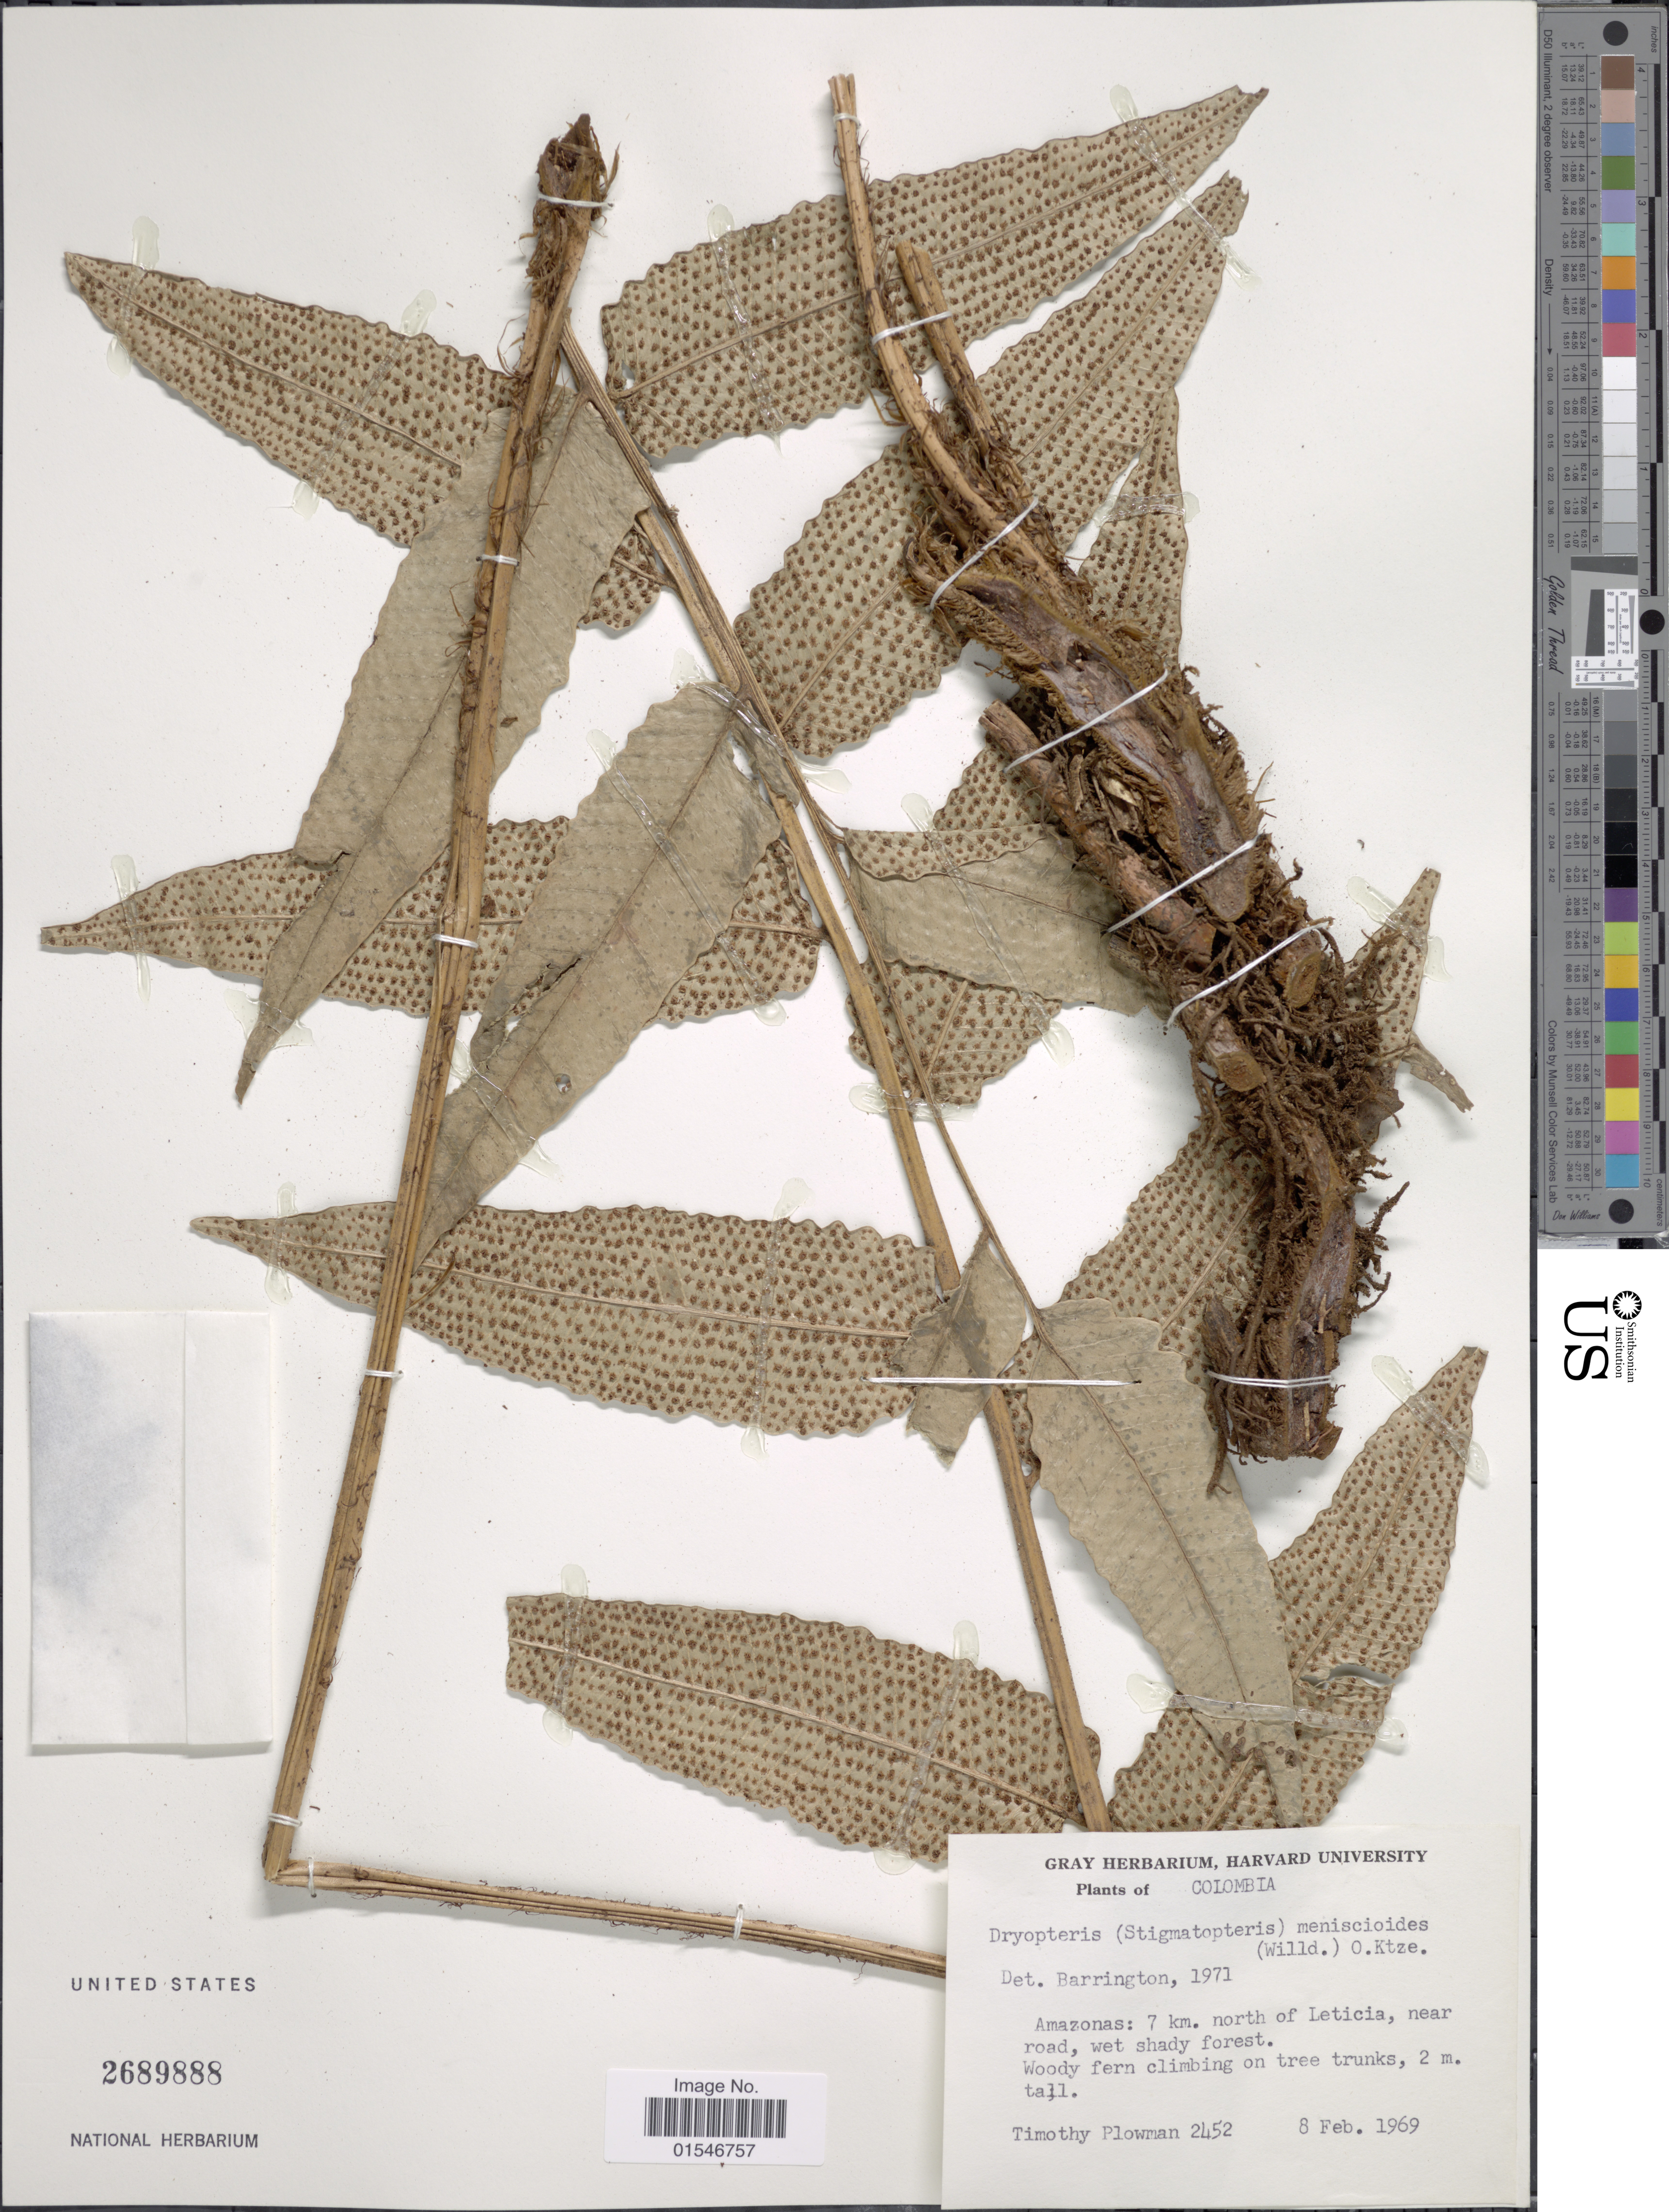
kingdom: Plantae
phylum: Tracheophyta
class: Polypodiopsida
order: Polypodiales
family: Dryopteridaceae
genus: Cyclodium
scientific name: Cyclodium meniscioides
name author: (Willd.) C. Presl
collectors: T. Plowman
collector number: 2452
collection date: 1969-02-08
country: Colombia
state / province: Amazônas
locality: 7 km. north of Leticia, near road, wet shady forest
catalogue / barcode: US 2689888